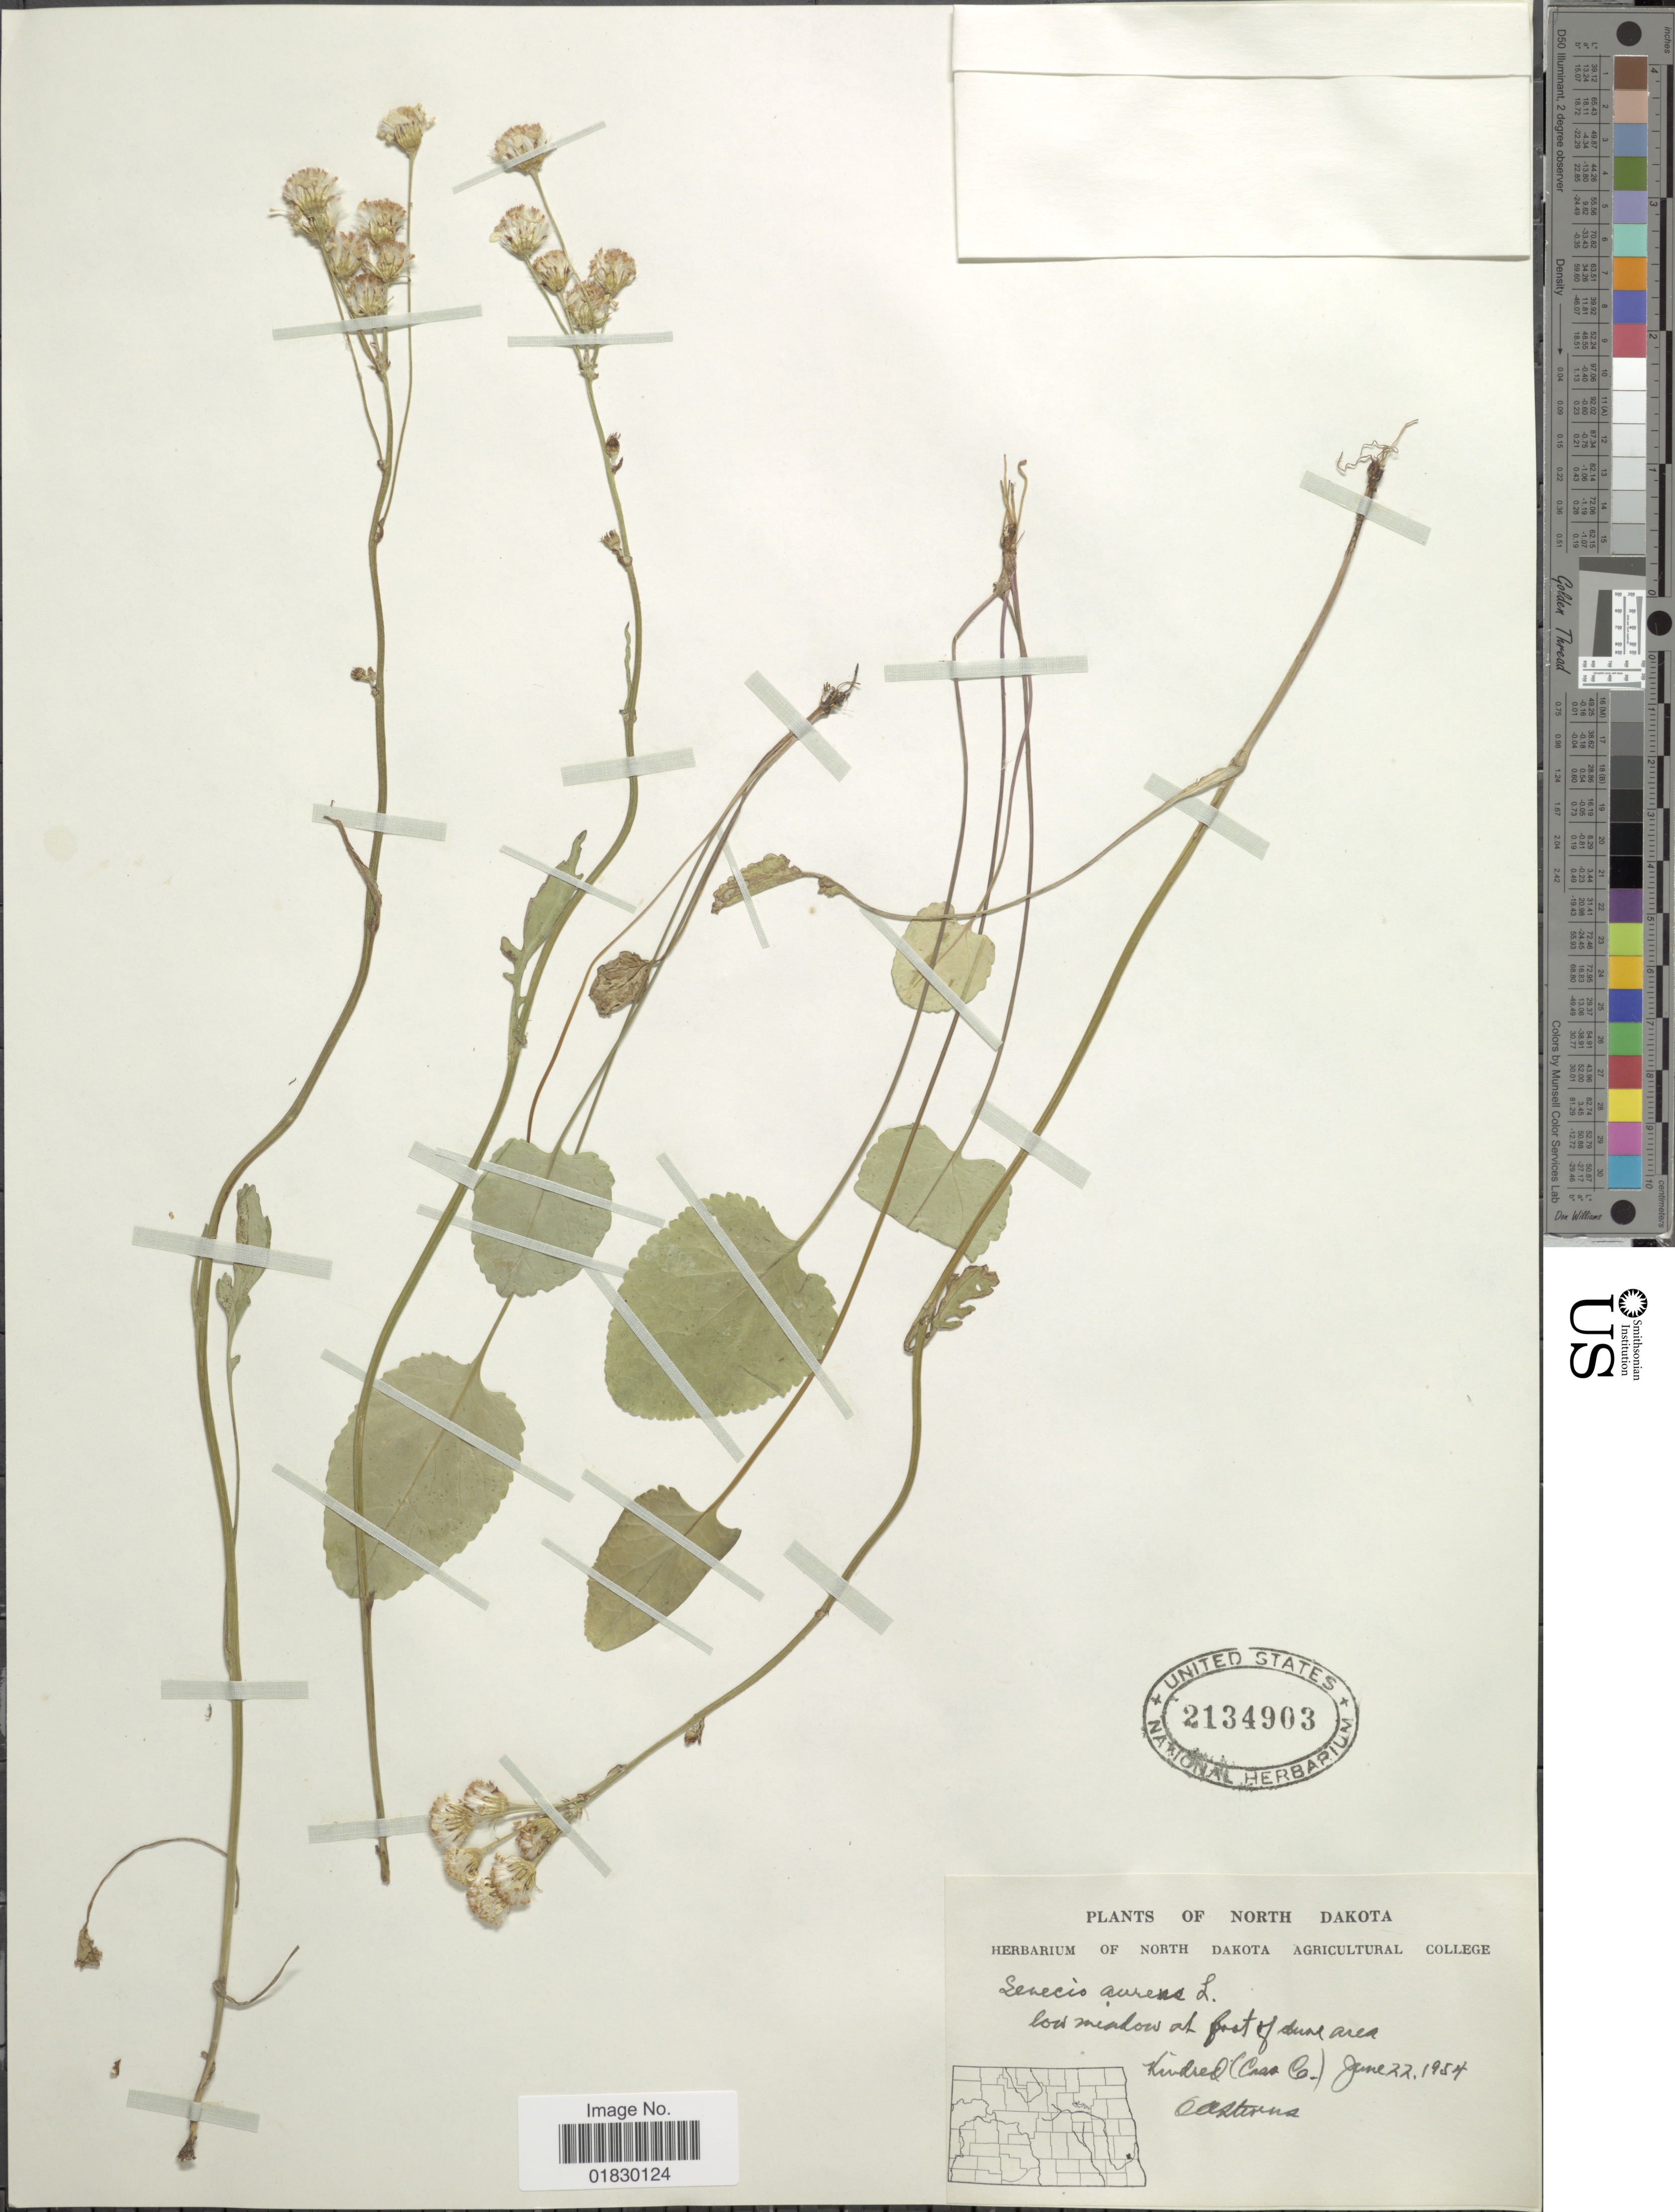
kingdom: Plantae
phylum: Tracheophyta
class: Magnoliopsida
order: Asterales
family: Asteraceae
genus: Packera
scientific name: Packera aurea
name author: (L.) Á. Löve & D. Löve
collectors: O. A. Stevens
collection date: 1954-06-22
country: United States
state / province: North Dakota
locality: Low meadows at foot of dune area, Kindred (Cass Co.)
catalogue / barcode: US 2134903